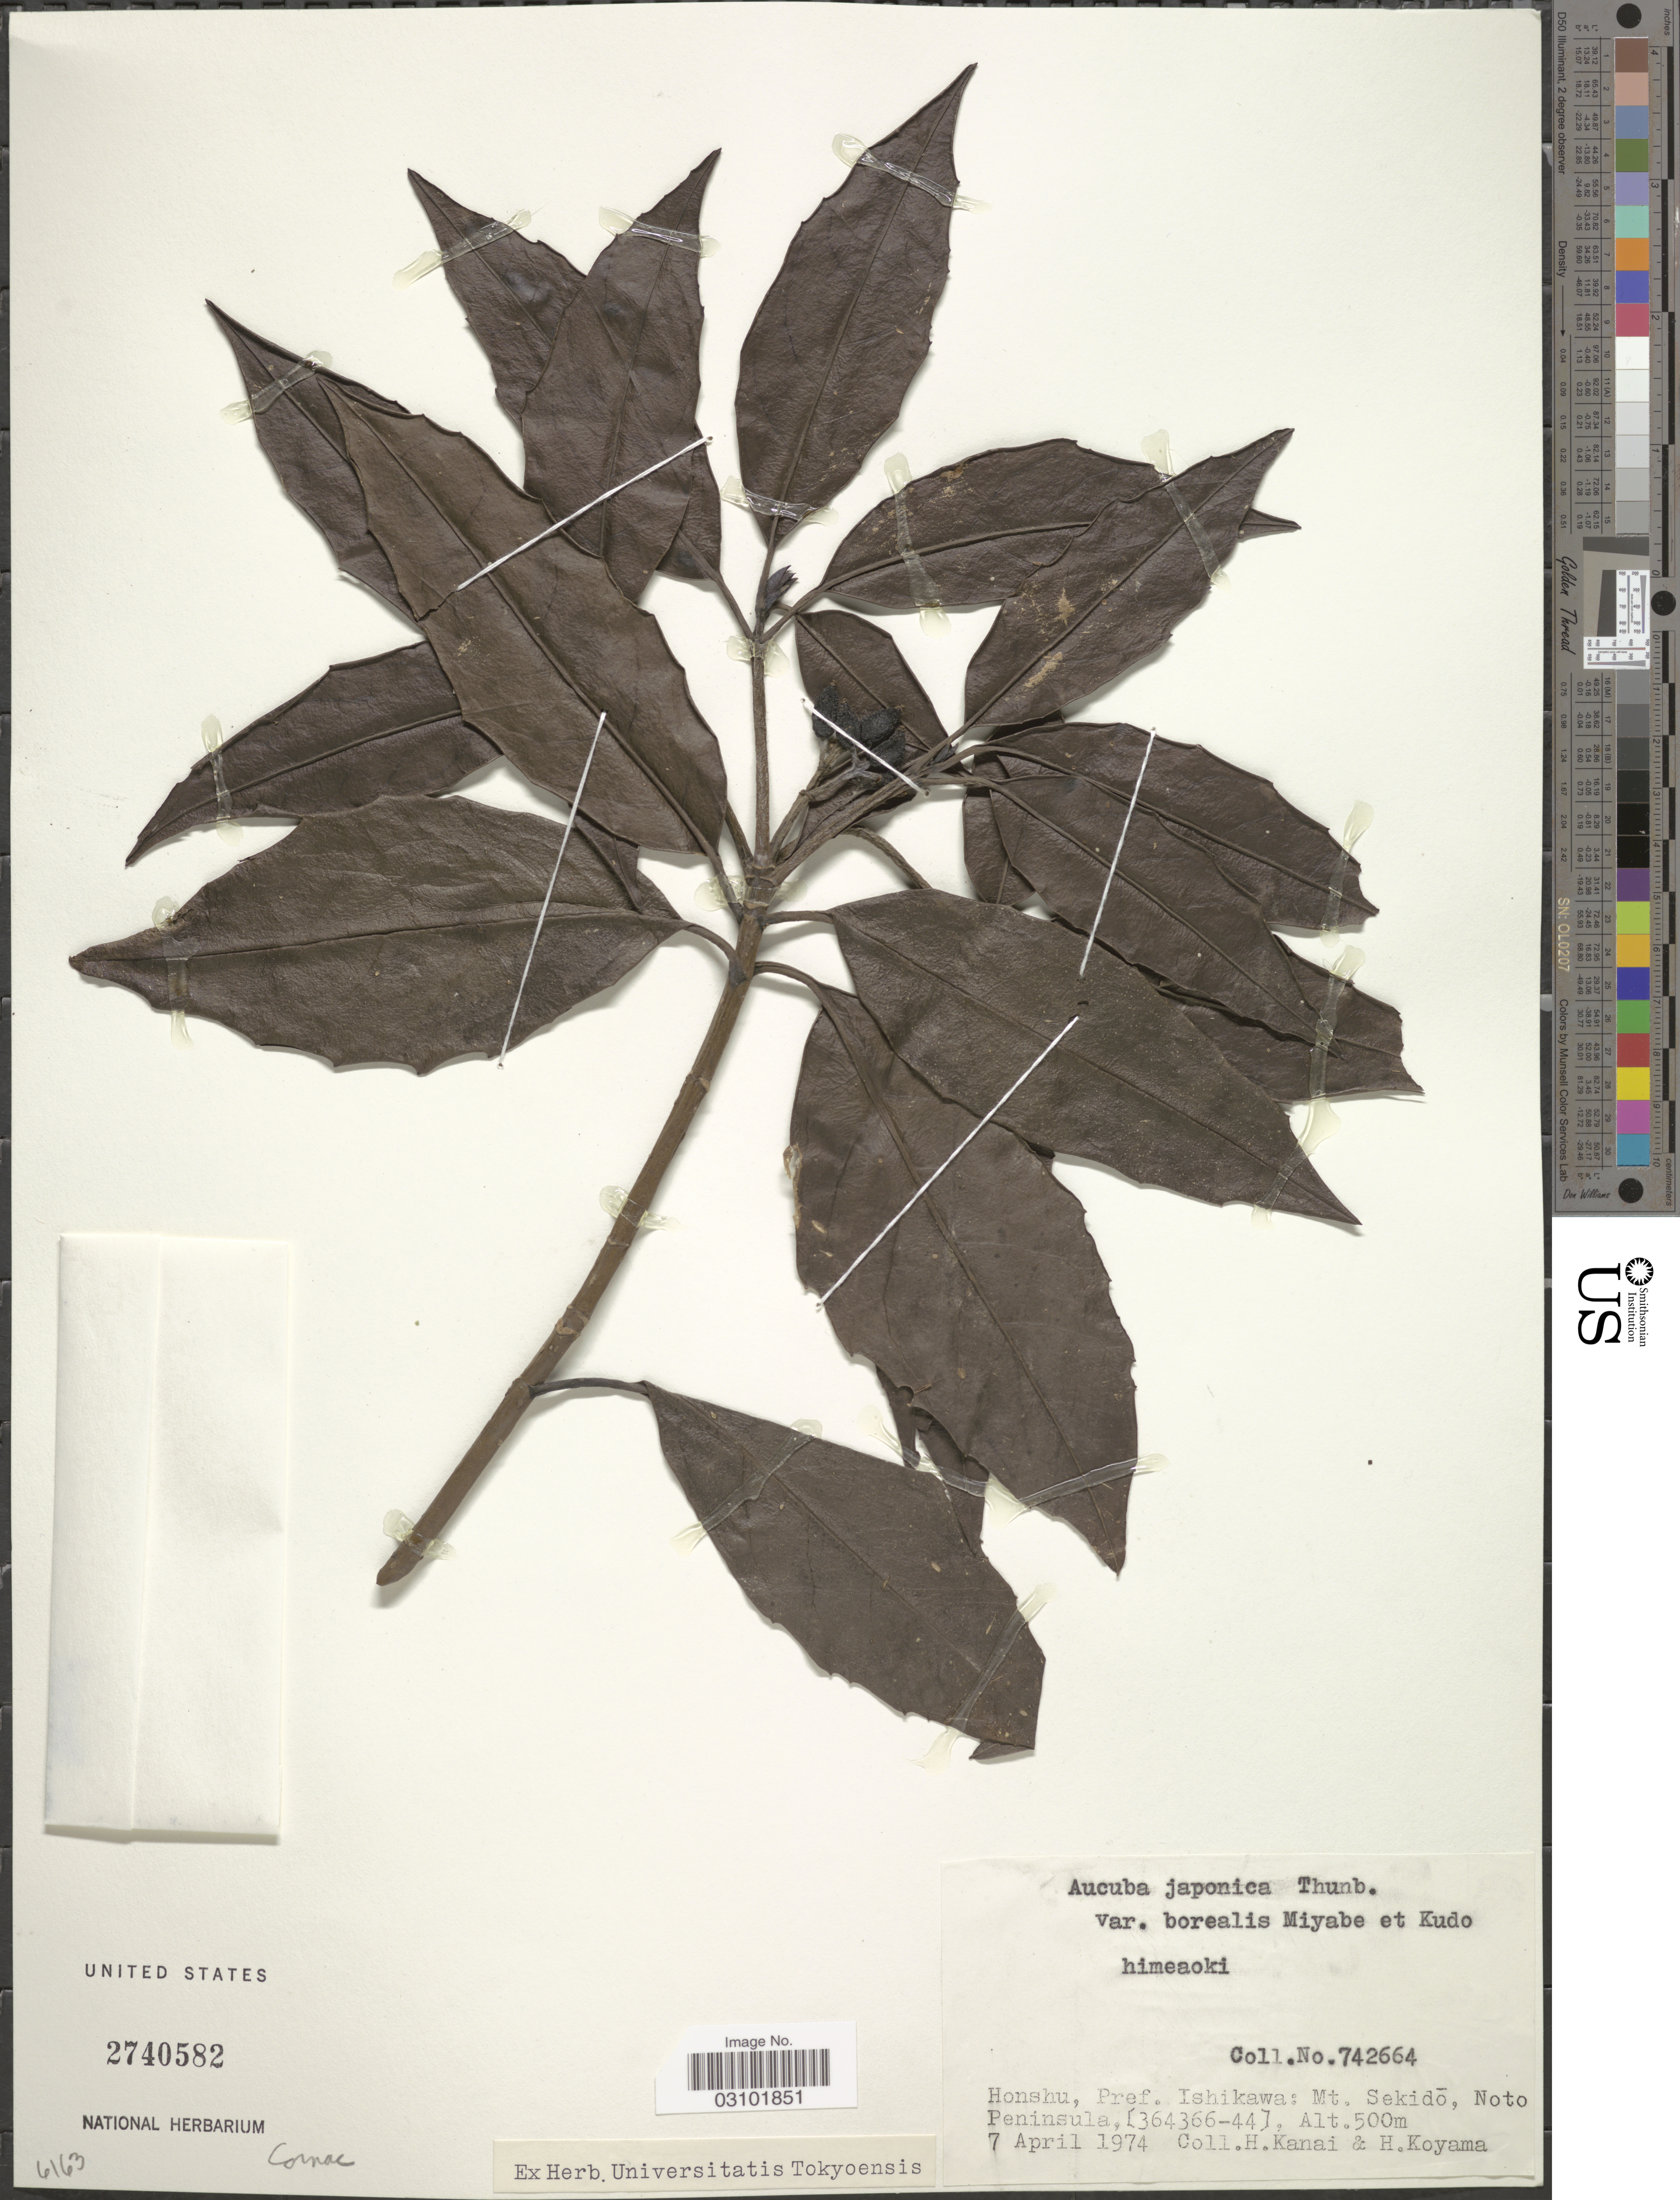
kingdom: Plantae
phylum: Tracheophyta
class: Magnoliopsida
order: Garryales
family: Garryaceae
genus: Aucuba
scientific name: Aucuba japonica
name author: Thunb.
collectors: H. Kanai & H. Koyama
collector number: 742664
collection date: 1974-04-07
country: Japan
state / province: Isikawa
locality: Honshu, Pref. Ishikawa: Mt. Sekidō, Noto Peninsula, [364366-44].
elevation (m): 500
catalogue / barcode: US 2740582